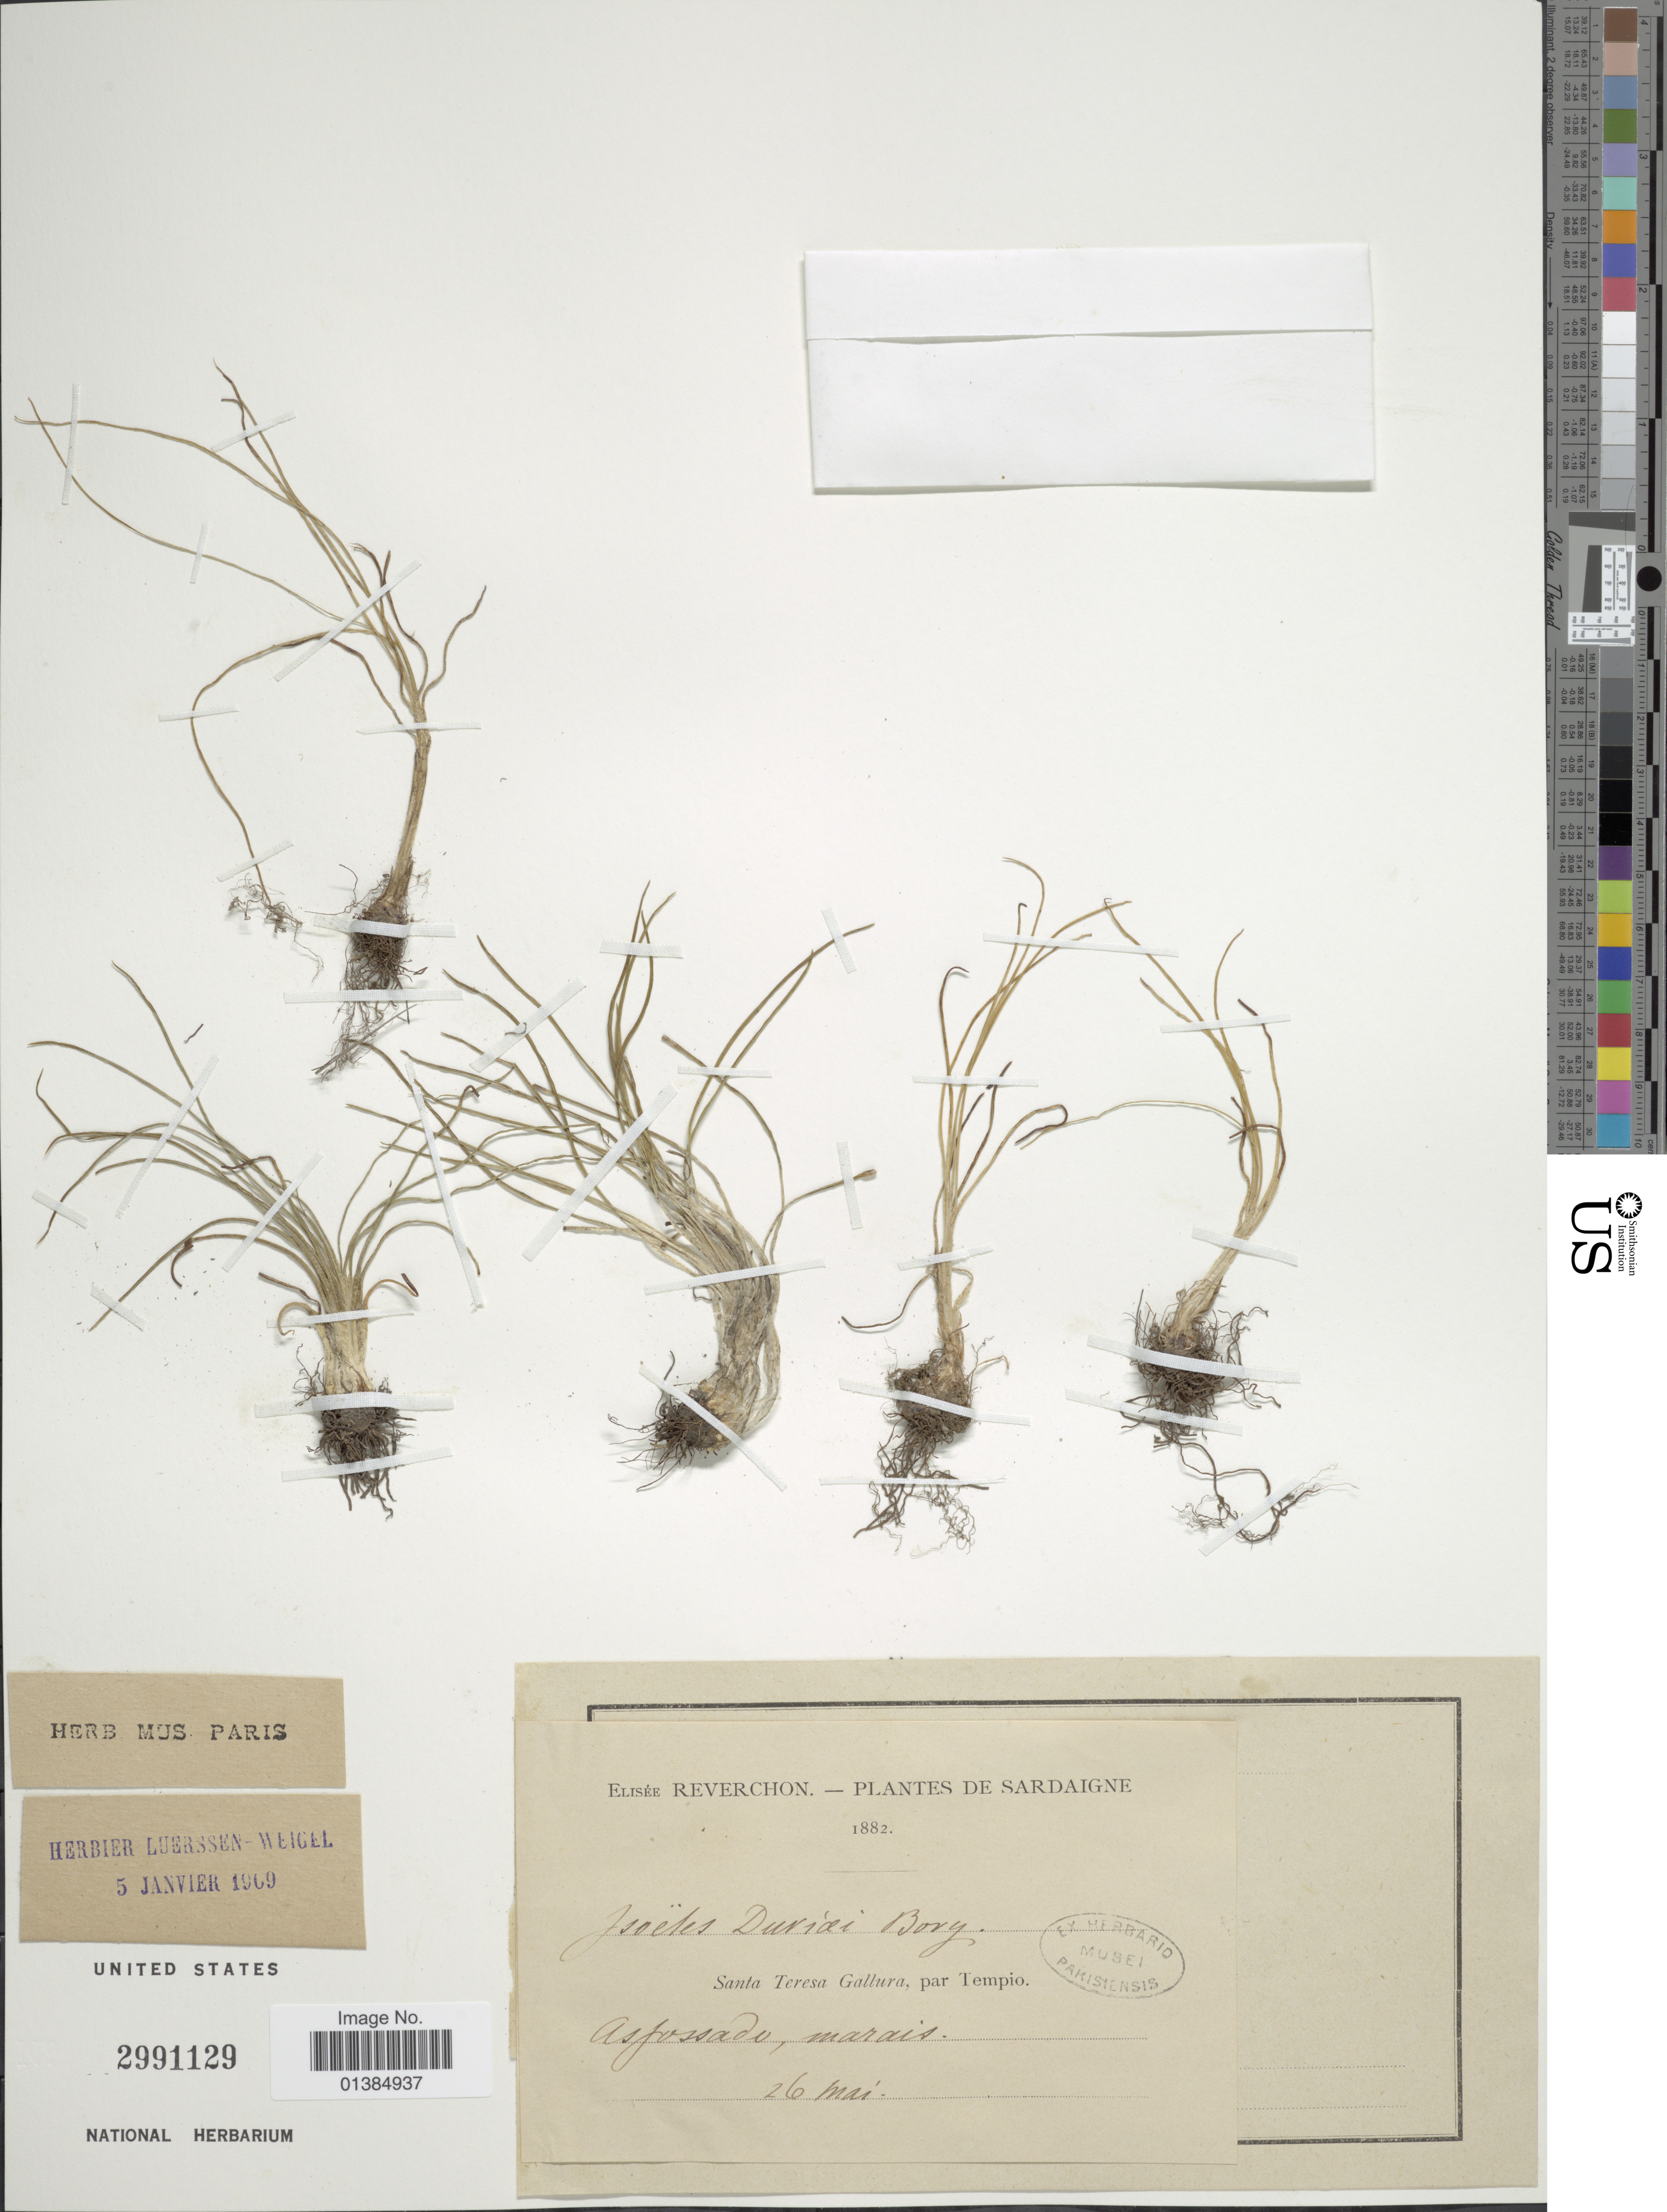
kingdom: Plantae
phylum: Tracheophyta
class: Lycopodiopsida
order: Isoetales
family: Isoetaceae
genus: Isoetes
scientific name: Isoetes duriaei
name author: Bory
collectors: E. Reverchon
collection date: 1882-05-26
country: Italy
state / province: Sardegna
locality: Sardaigne. Santa Teresa Gallura, par Tempio. Asfossado, marais.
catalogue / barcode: US 2991129